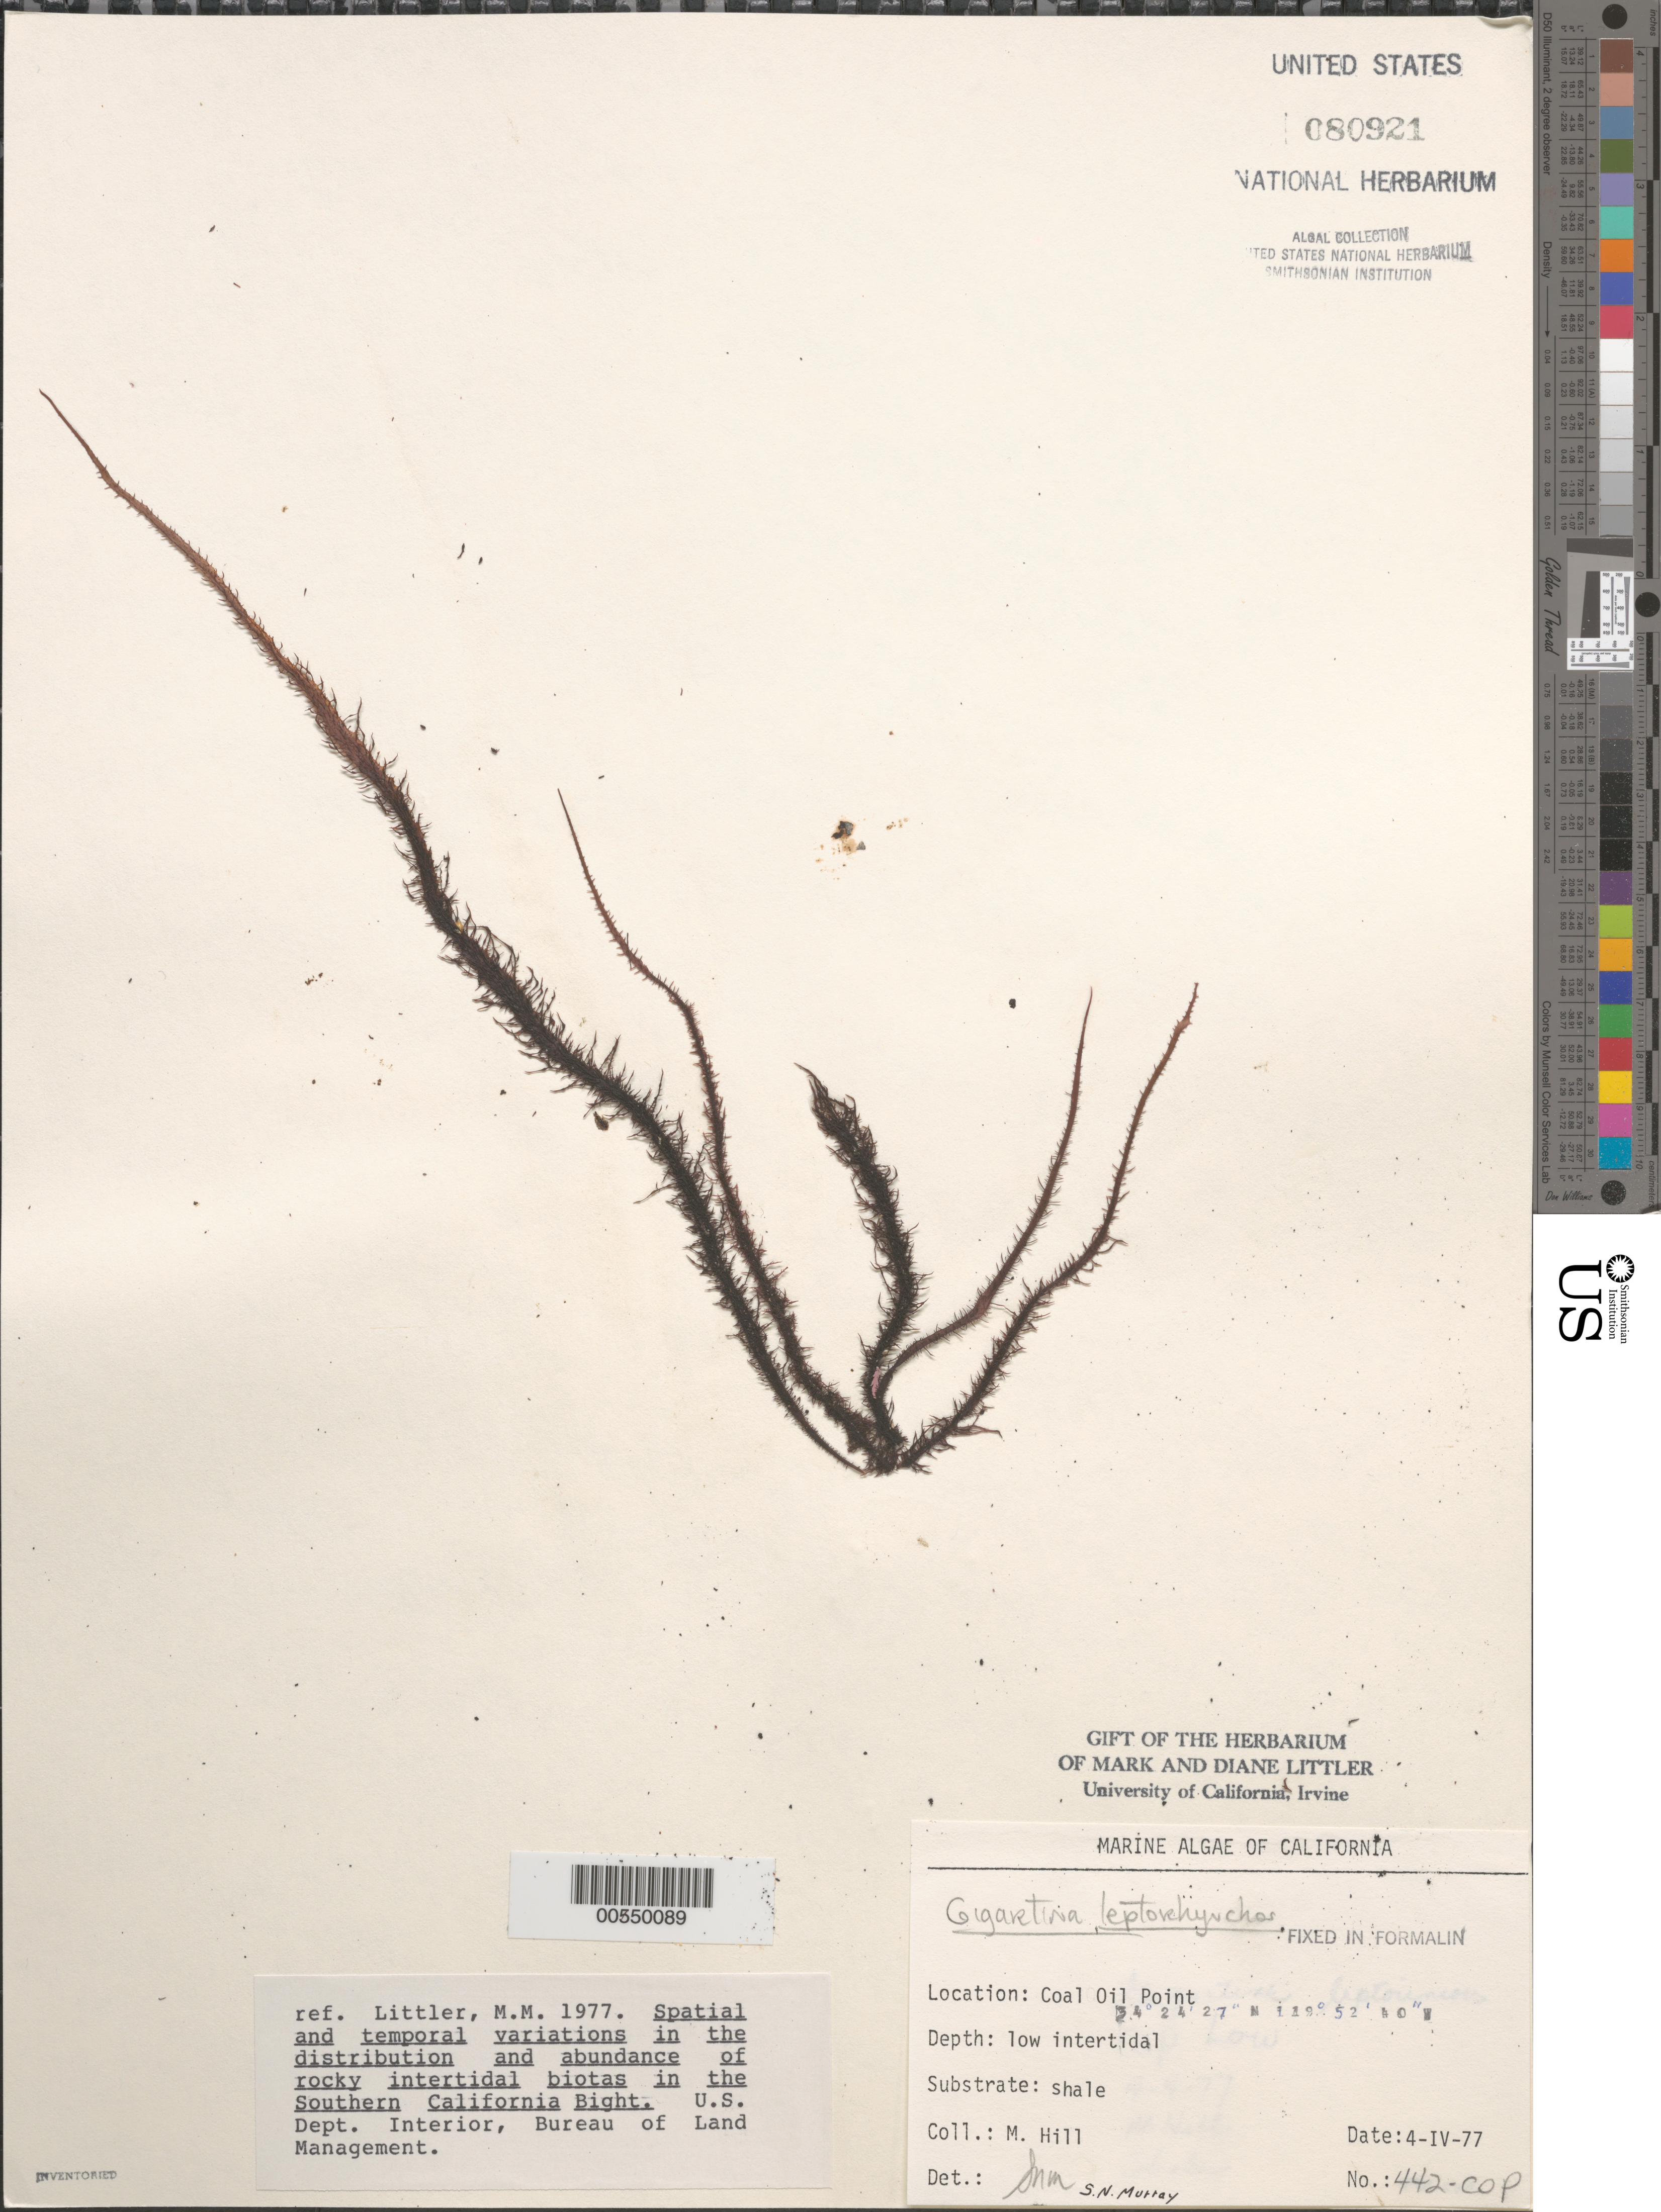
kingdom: Plantae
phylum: Rhodophyta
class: Florideophyceae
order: Gigartinales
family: Gigartinaceae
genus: Mazzaella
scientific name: Mazzaella leptorhynchos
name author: (J. Agardh) Leister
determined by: Algae name updating Project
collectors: M. Hill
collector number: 442-cop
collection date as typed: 04 Apr 1977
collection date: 1977-04-04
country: United States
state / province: California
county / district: Santa Barbara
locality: Coal Oil Point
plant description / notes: BLM-SOCALBIGHT Rocky Intertidal Survey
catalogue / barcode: US 80921